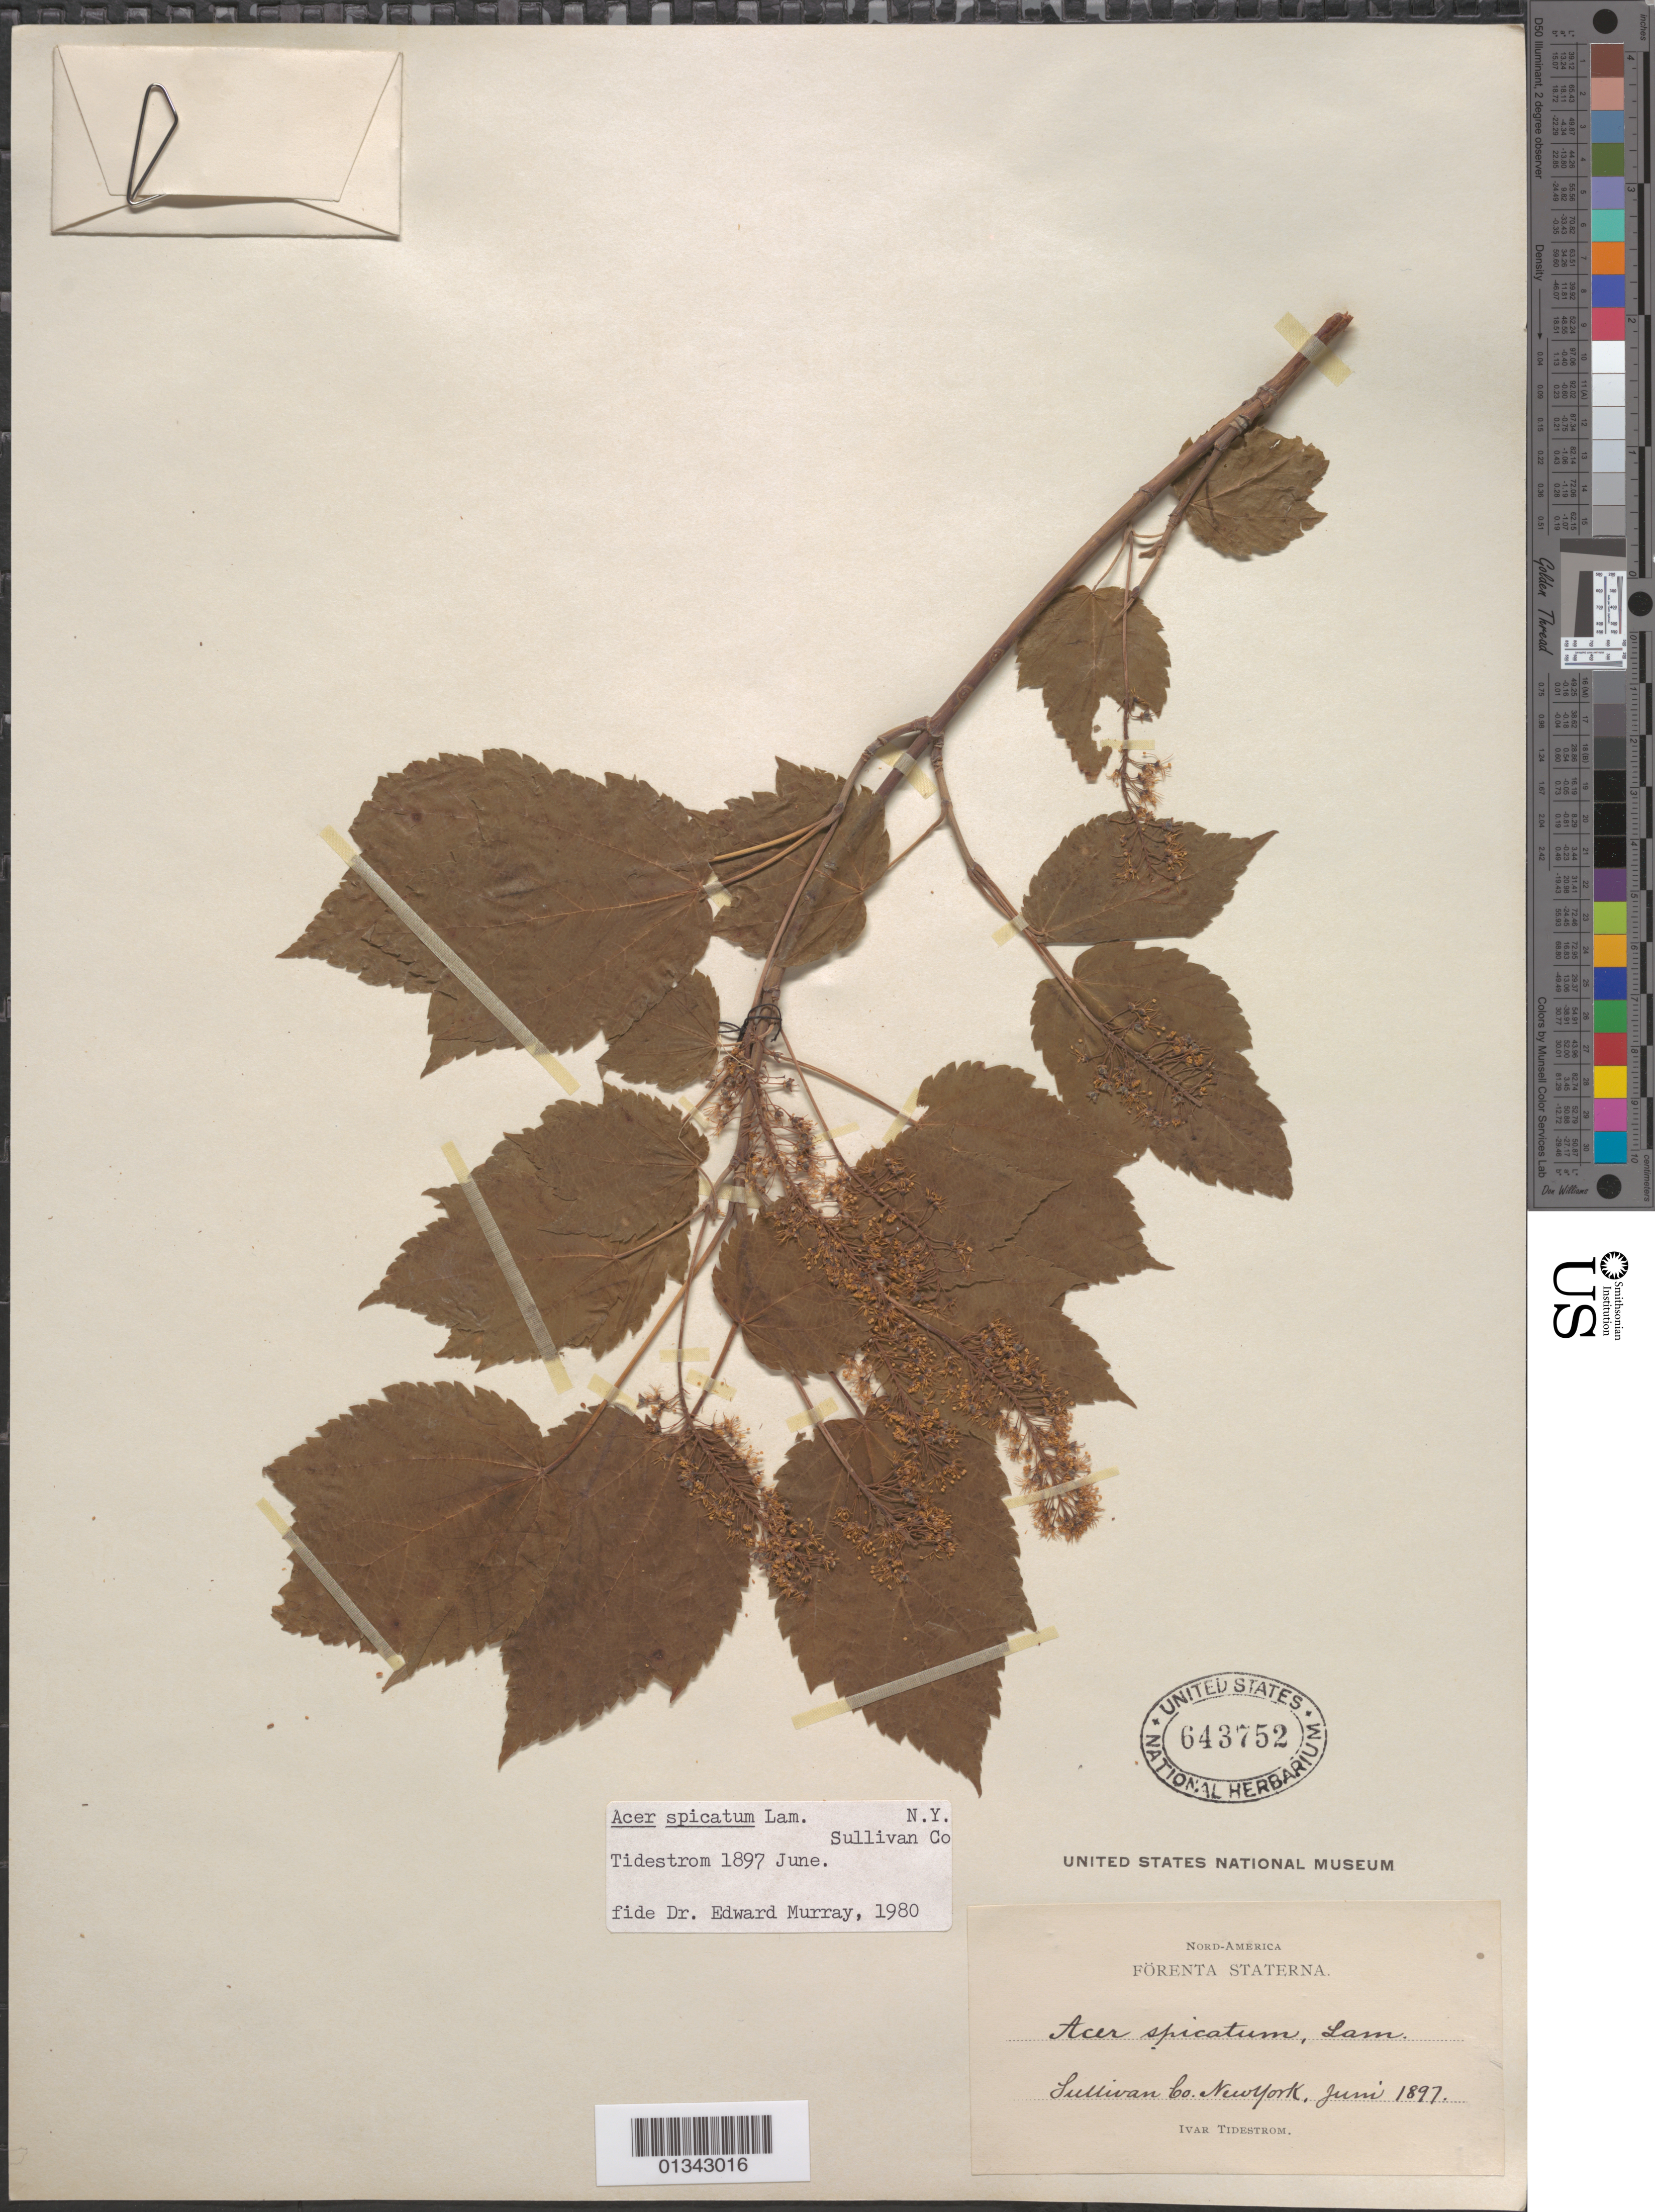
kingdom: Plantae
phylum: Tracheophyta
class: Magnoliopsida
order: Sapindales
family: Sapindaceae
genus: Acer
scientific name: Acer spicatum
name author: Lam.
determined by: Murray, Edward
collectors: I. F. Tidestrom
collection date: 1897-06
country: United States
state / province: New York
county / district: Sullivan County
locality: Sullivan County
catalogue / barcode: US 643752